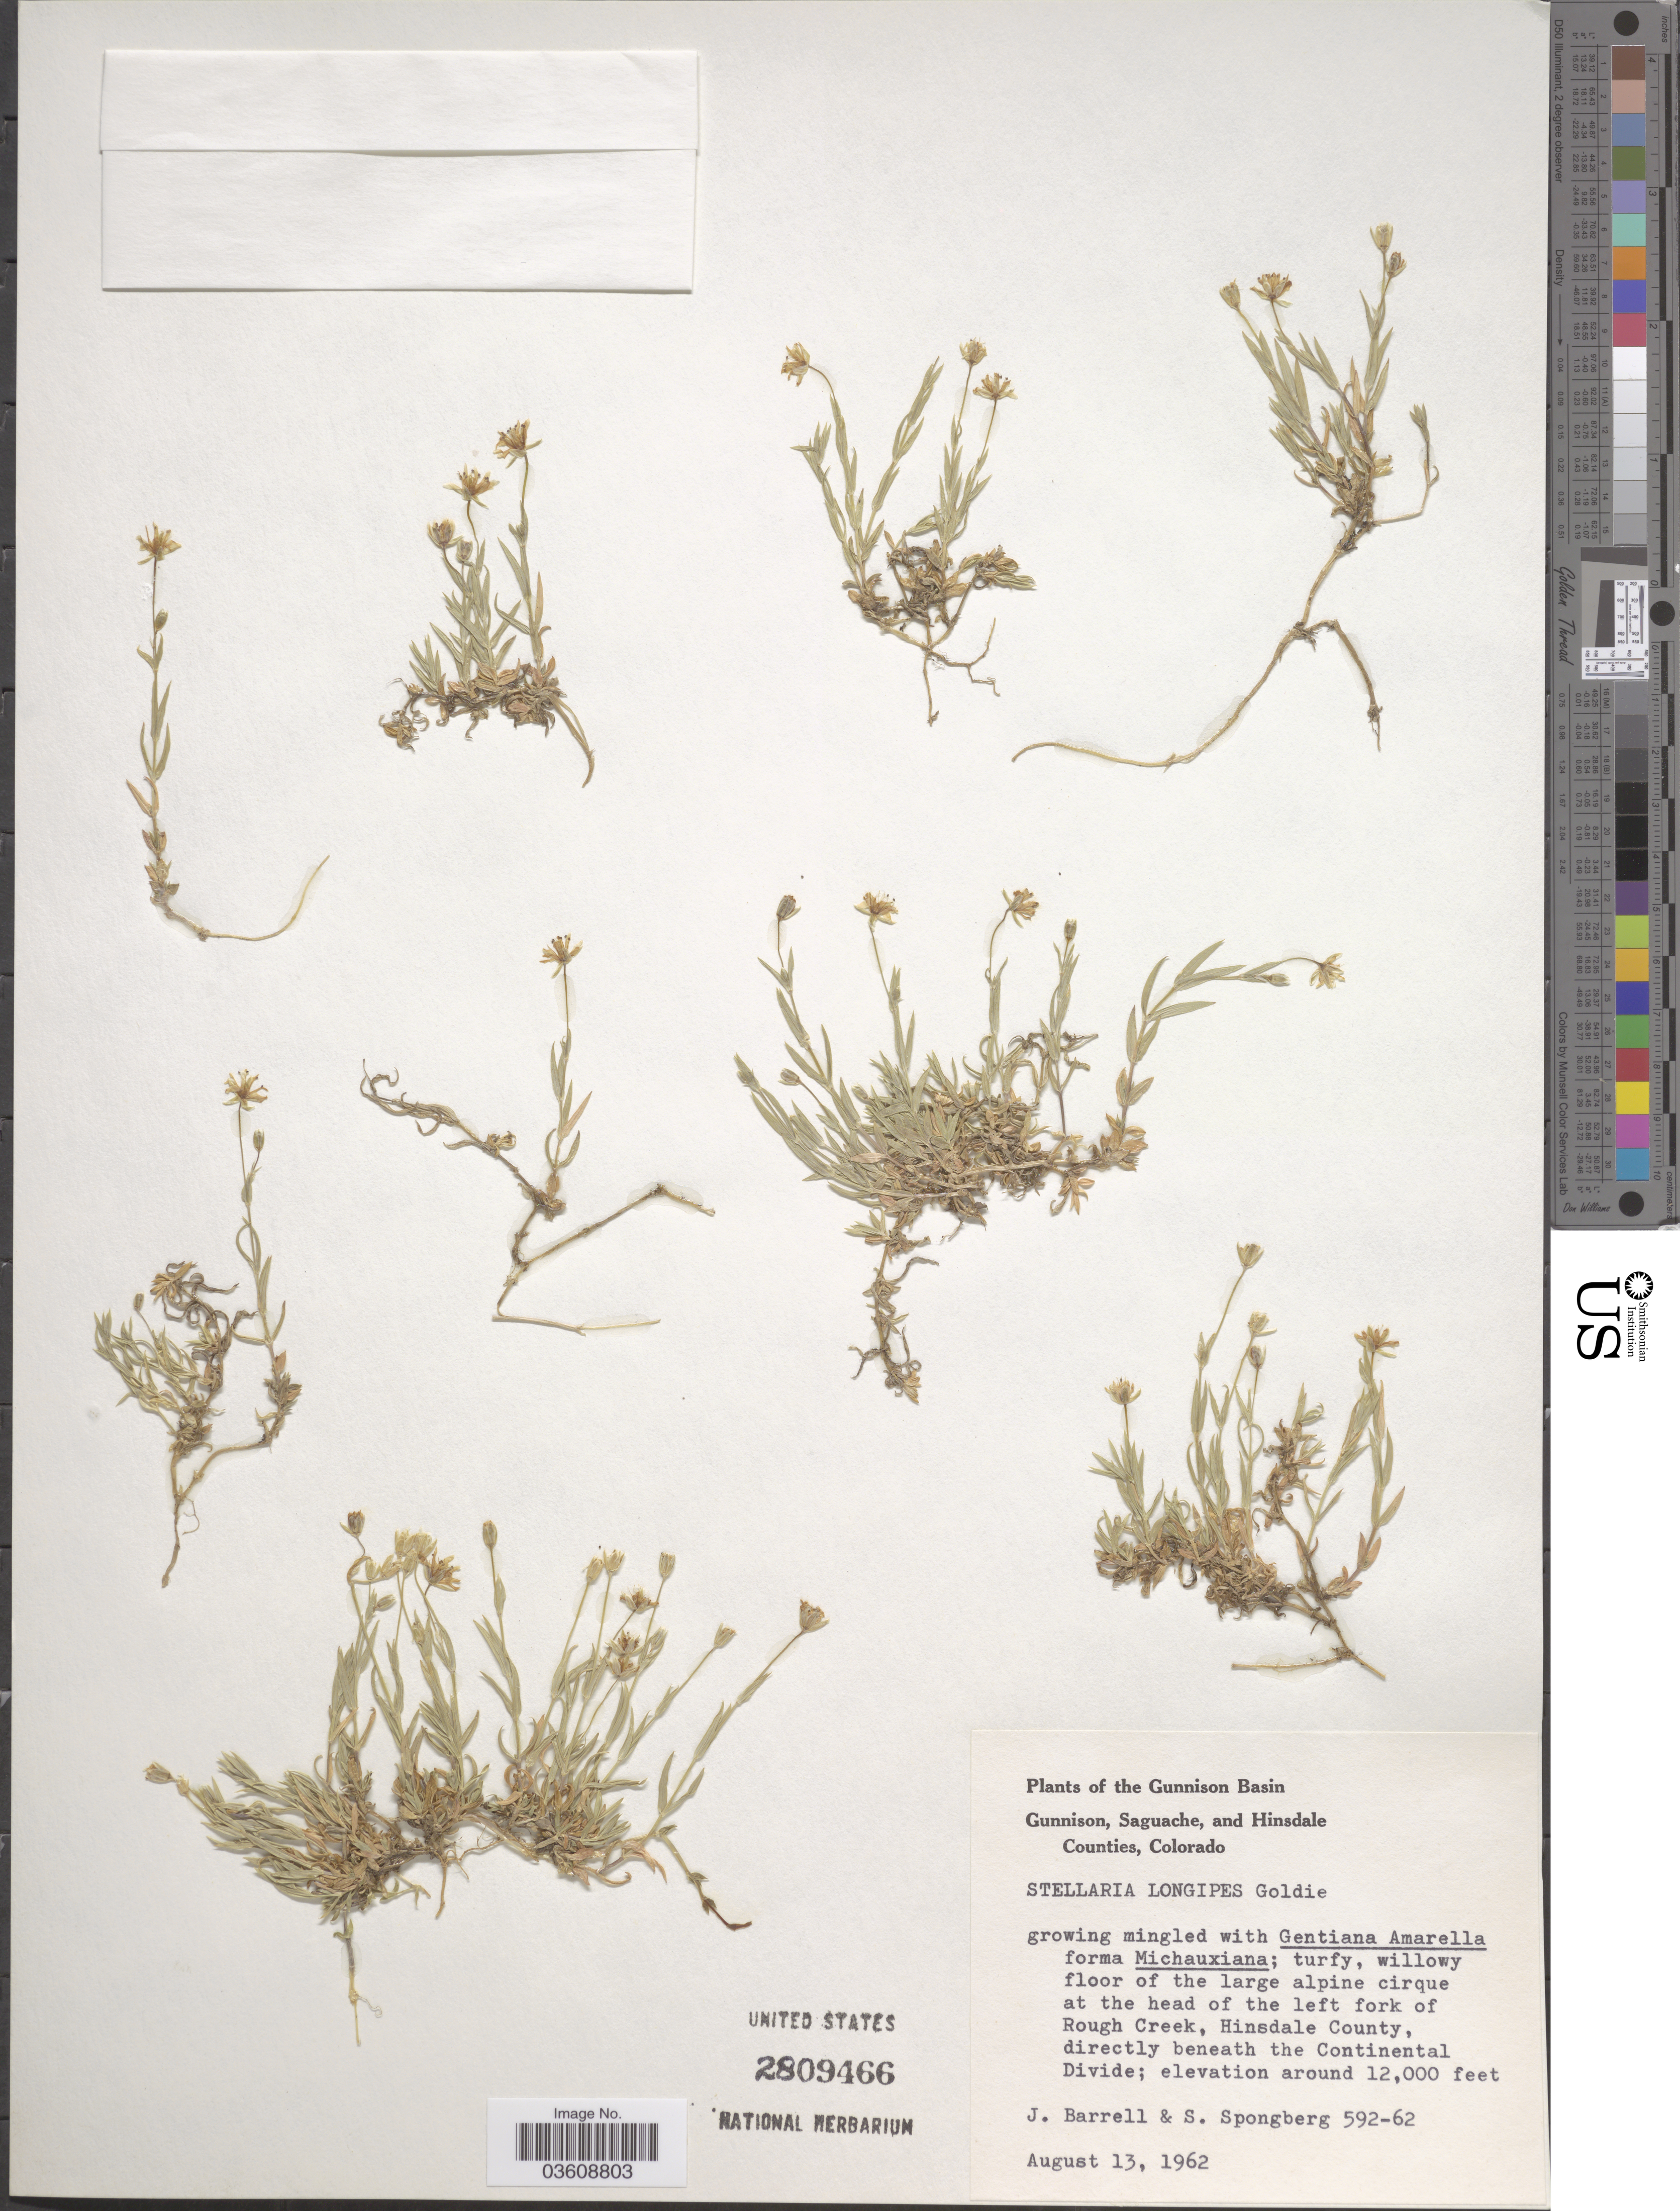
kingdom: Plantae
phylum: Tracheophyta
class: Magnoliopsida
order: Caryophyllales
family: Caryophyllaceae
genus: Stellaria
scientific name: Stellaria longipes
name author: Goldie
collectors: J. Barrell & S. A.Spongberg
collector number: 592-62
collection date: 1962-08-13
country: United States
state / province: Colorado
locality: The Gunnison Basin. At the head of the left fork of Rough Creek, Hinsdale County, directly beneath the Continental Divide.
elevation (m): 3658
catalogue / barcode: US 2809466